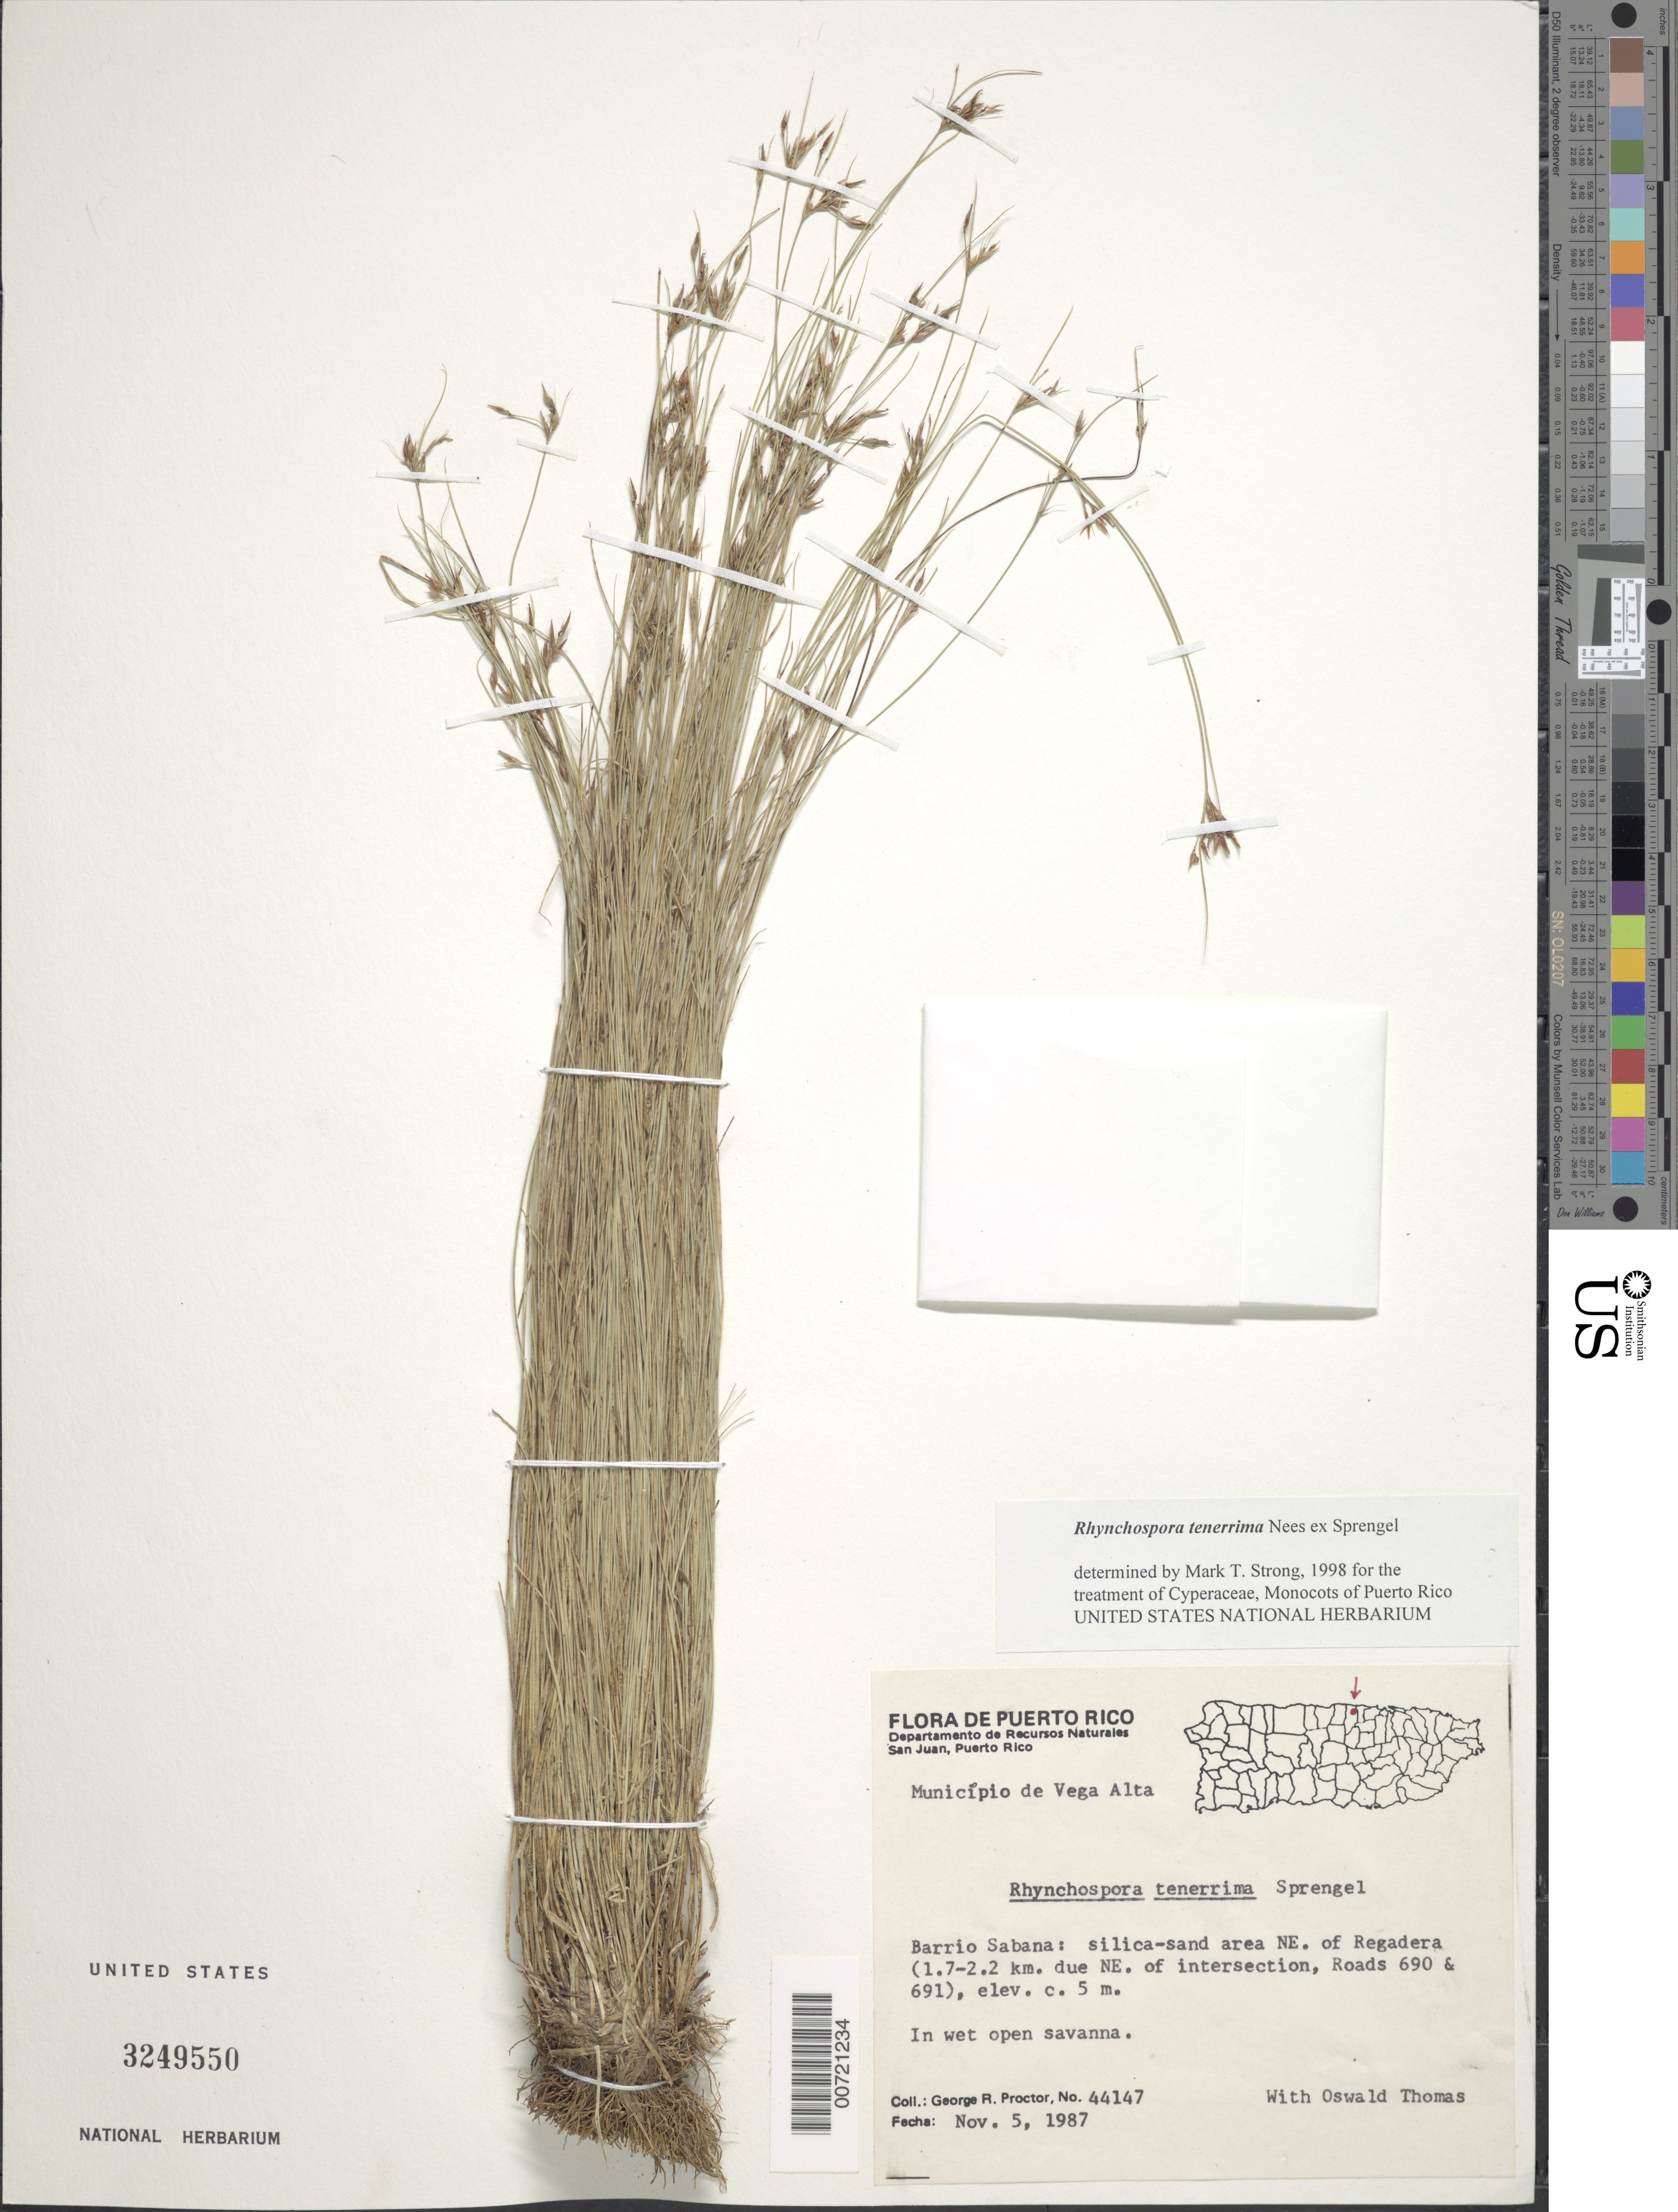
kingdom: Plantae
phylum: Tracheophyta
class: Liliopsida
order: Poales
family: Cyperaceae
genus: Rhynchospora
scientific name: Rhynchospora tenerrima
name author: Nees ex Spreng.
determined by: Strong, M. T., (US), Smithsonian Institution - National Museum of Natural History (UNITED STATES)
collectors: G. R. Proctor & O. Thomas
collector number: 44147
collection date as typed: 05 Nov 1987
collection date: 1987-11-05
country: Puerto Rico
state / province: Vega Alta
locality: Vega Alta: Barrio Sabana, silica-sand area NE of Regadera (1.7-2.2 km due NE of jct. Rds. 690 and 691).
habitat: In wet open savanna.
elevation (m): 5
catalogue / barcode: US 3249550